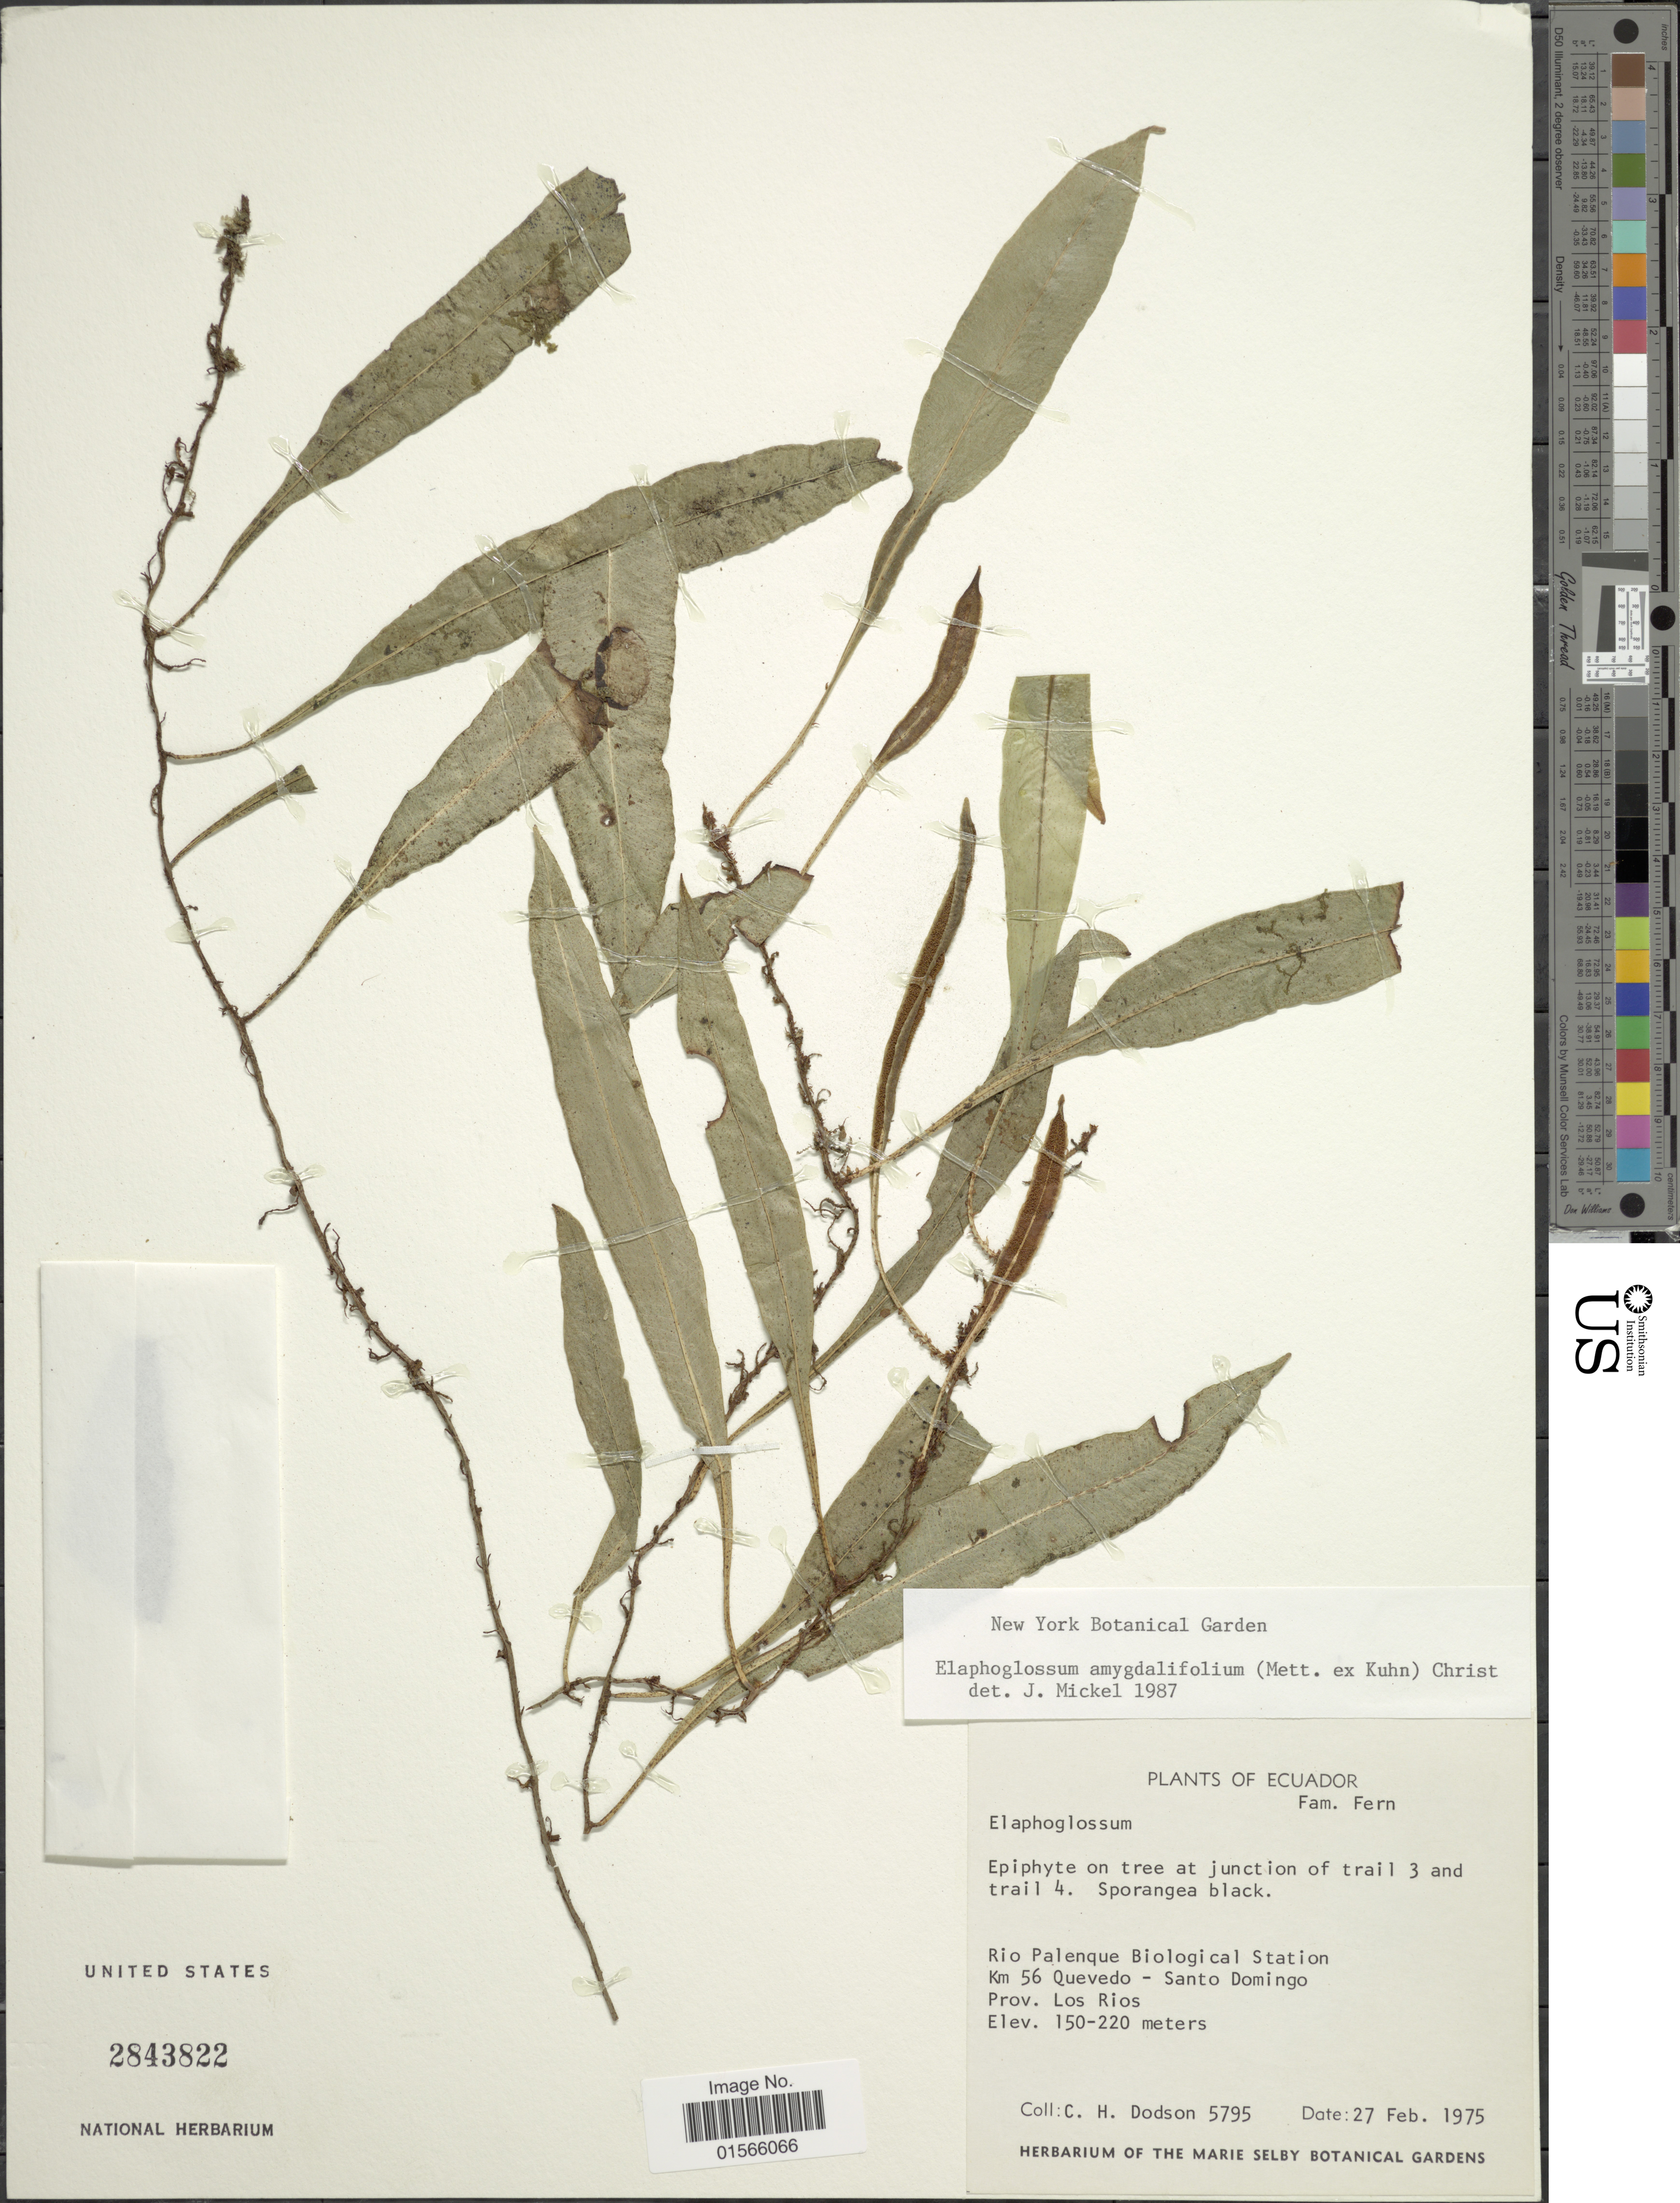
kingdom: Plantae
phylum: Tracheophyta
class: Polypodiopsida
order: Polypodiales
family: Dryopteridaceae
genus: Elaphoglossum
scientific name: Elaphoglossum amygdalifolium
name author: (Mett. ex Kuhn) Christ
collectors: C. H. Dodson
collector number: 5795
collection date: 1975-02-27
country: Ecuador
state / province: Los Ríos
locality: Rio Palenque Biological Station Km 56 Quevedo - Santo Domingo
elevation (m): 150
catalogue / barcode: US 2843822